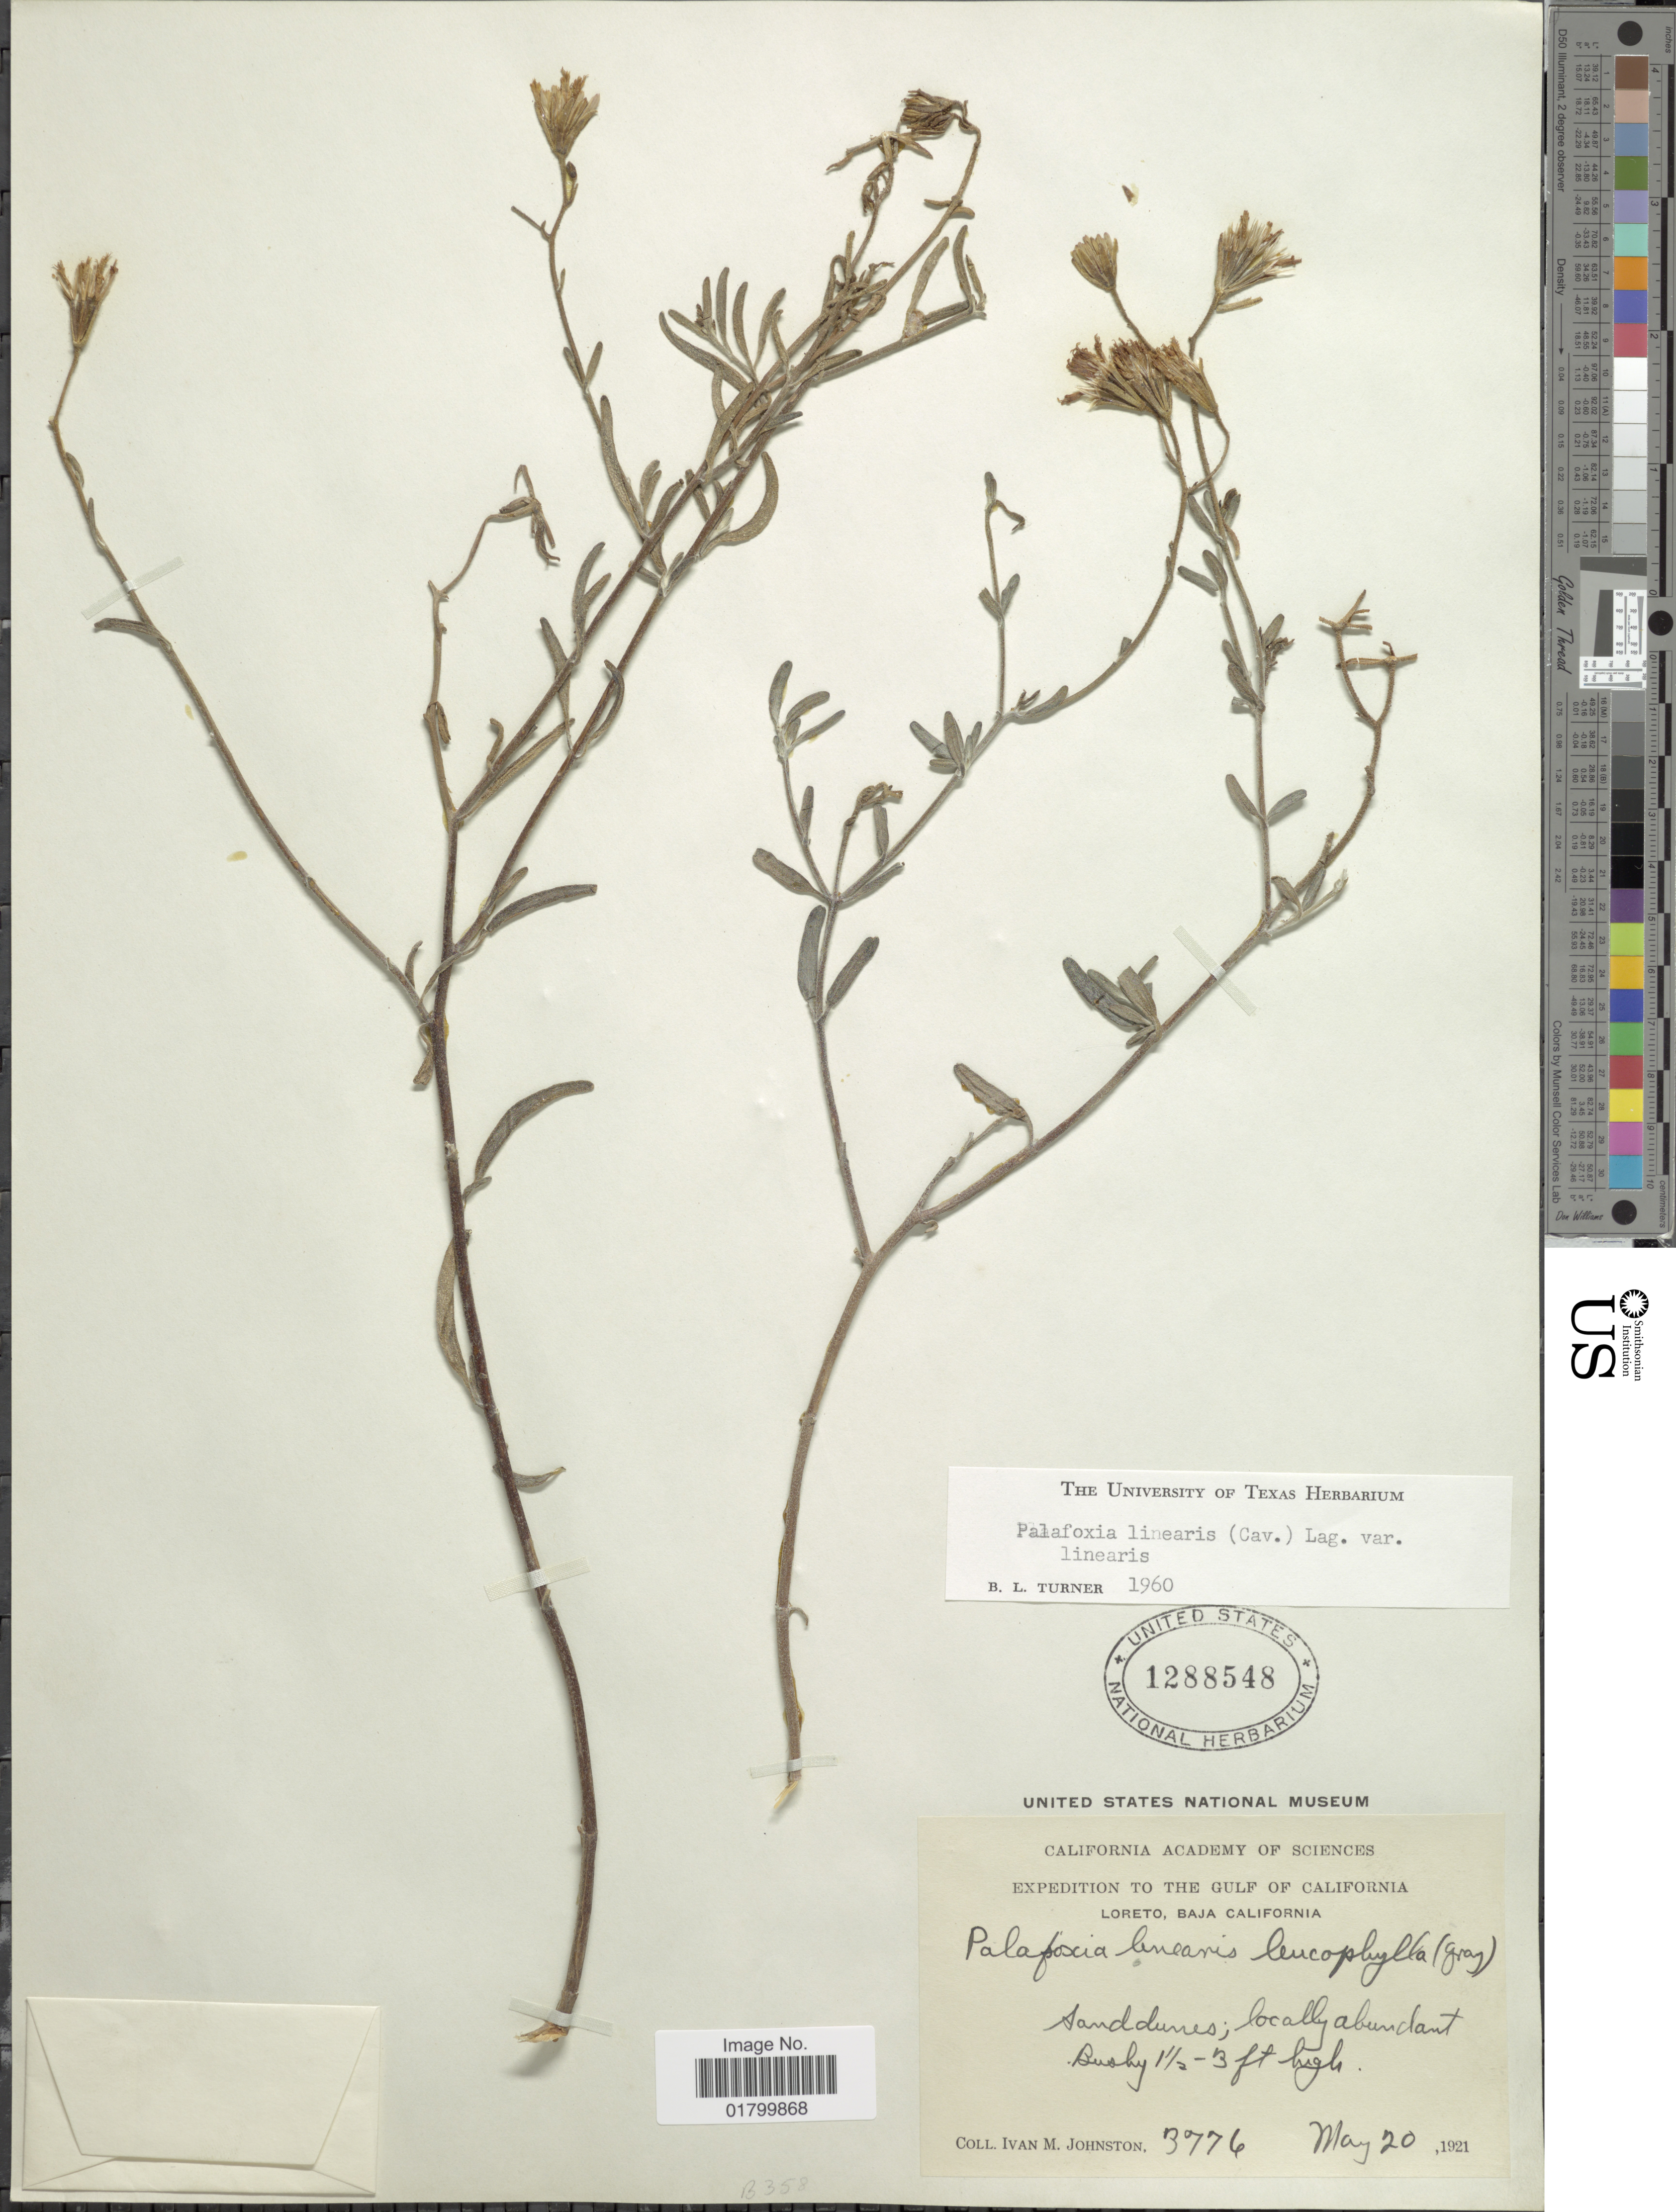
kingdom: Plantae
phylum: Tracheophyta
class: Magnoliopsida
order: Asterales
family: Asteraceae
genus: Palafoxia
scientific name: Palafoxia linearis var. linearis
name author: (Cav.) Lag.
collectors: I.M. Johnston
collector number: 3776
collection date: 1921-05-20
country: Mexico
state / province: Baja California Sur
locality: The Gulf of California, Loreto, Baja California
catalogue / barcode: US 1288548